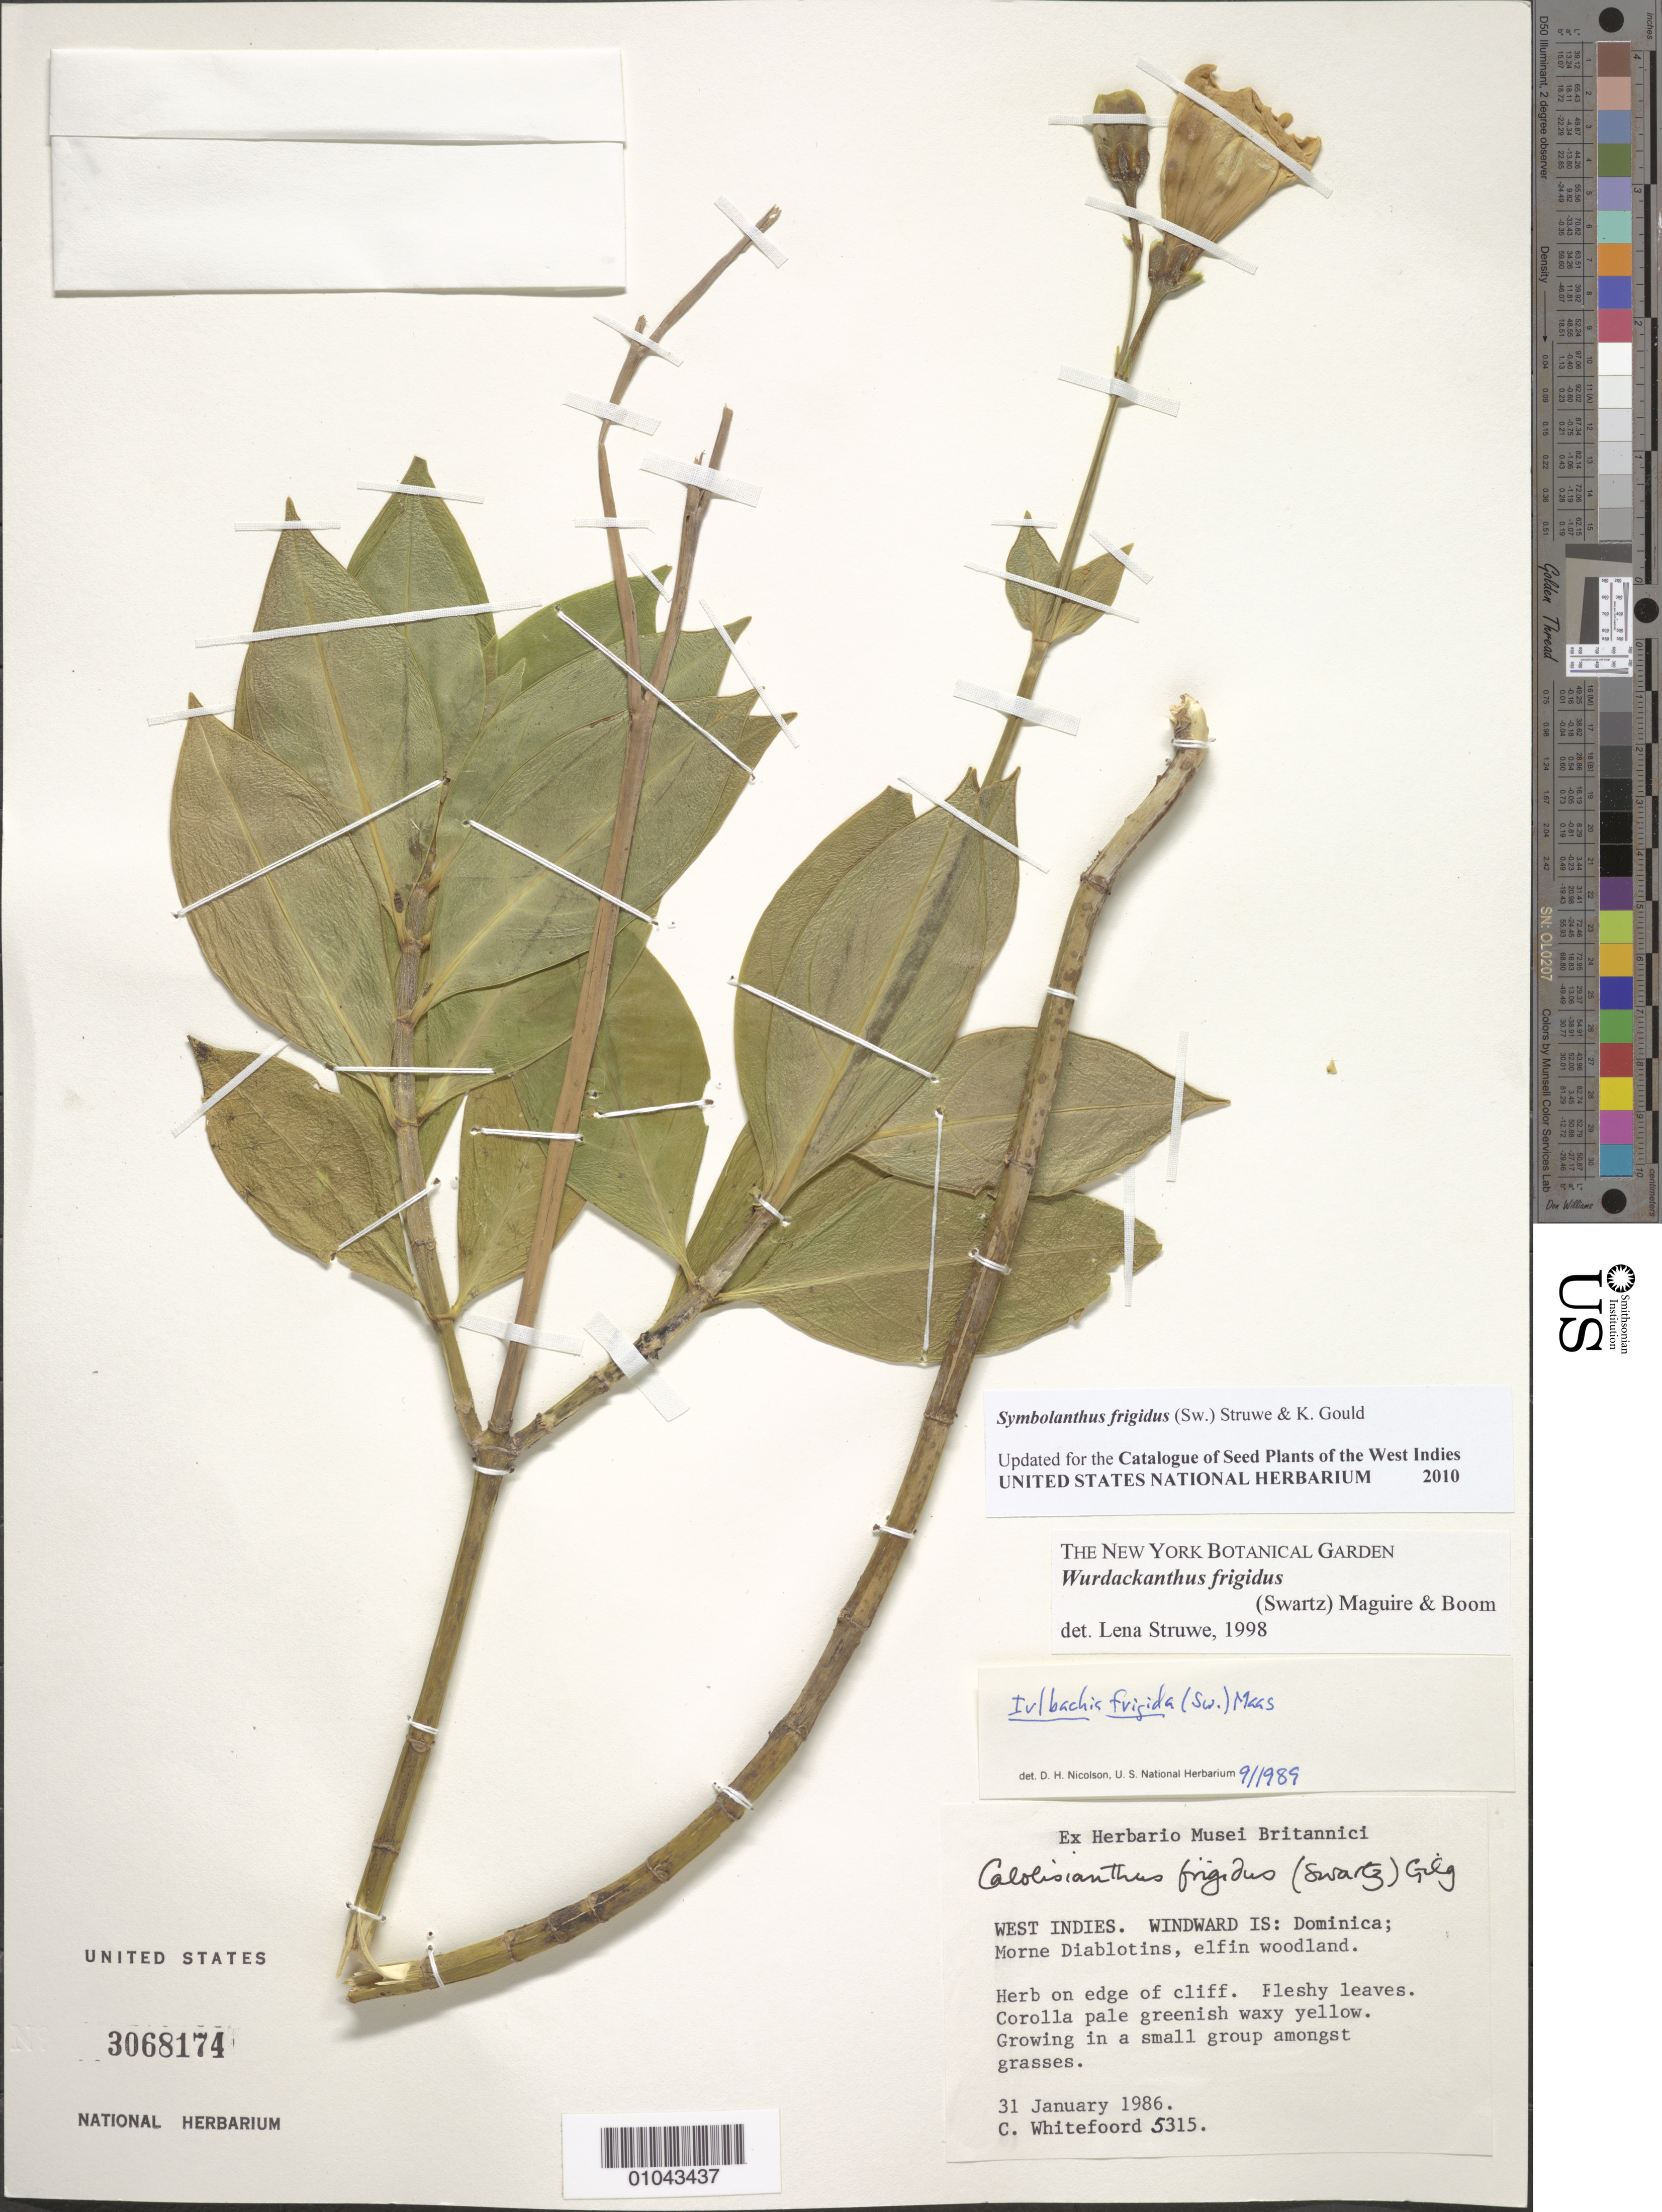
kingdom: Plantae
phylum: Tracheophyta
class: Magnoliopsida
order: Gentianales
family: Gentianaceae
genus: Symbolanthus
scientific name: Symbolanthus frigidus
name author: (Sw.) Struwe & K. R. Gould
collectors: C. Whitefoord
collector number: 5315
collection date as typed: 31 Jan 1986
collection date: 1986-01-31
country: Dominica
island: Dominica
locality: Morne Diablotin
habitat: Elfin woodland, on edge of cliff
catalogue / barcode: US 3068174